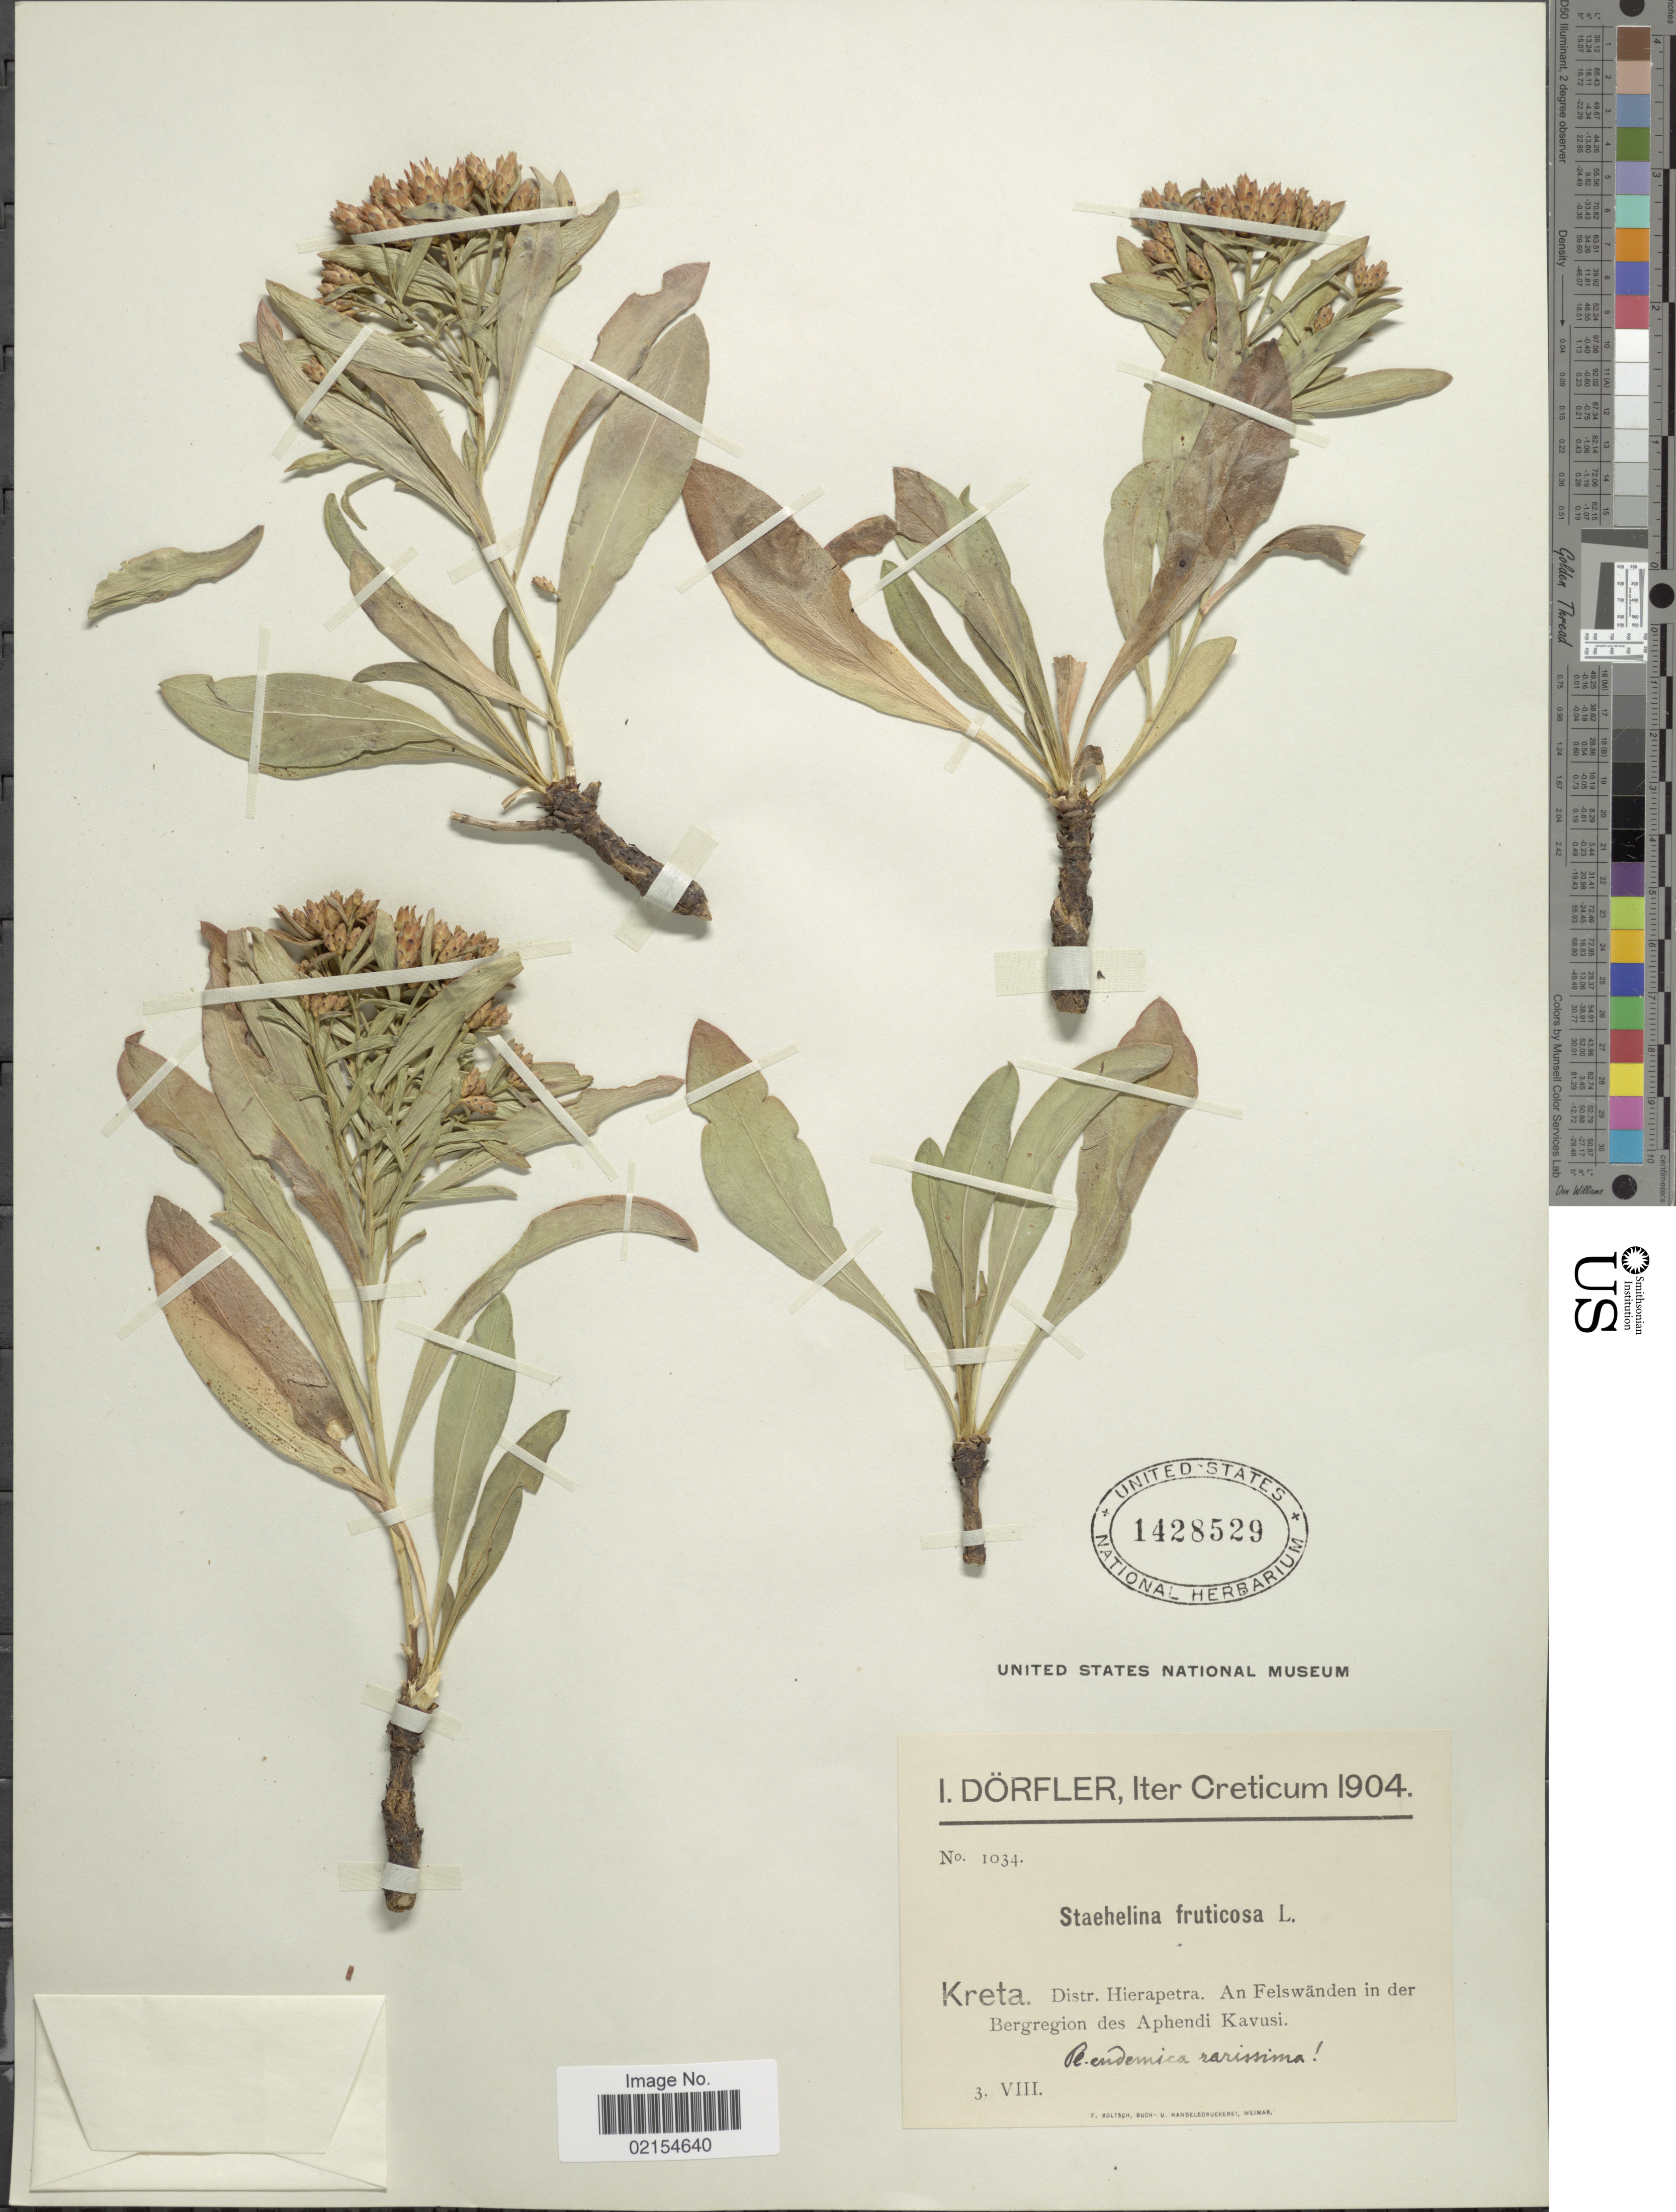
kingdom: Plantae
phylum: Tracheophyta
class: Magnoliopsida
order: Asterales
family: Asteraceae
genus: Staehelina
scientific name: Staehelina fruticosa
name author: L.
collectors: I. Dörfler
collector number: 1034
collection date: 1904-08-03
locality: Iter Creeticum, Kreta, Distr. Hierapetra, An Felswanden in der Bergregion des Aphendi Kavusi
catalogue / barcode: US 1428529